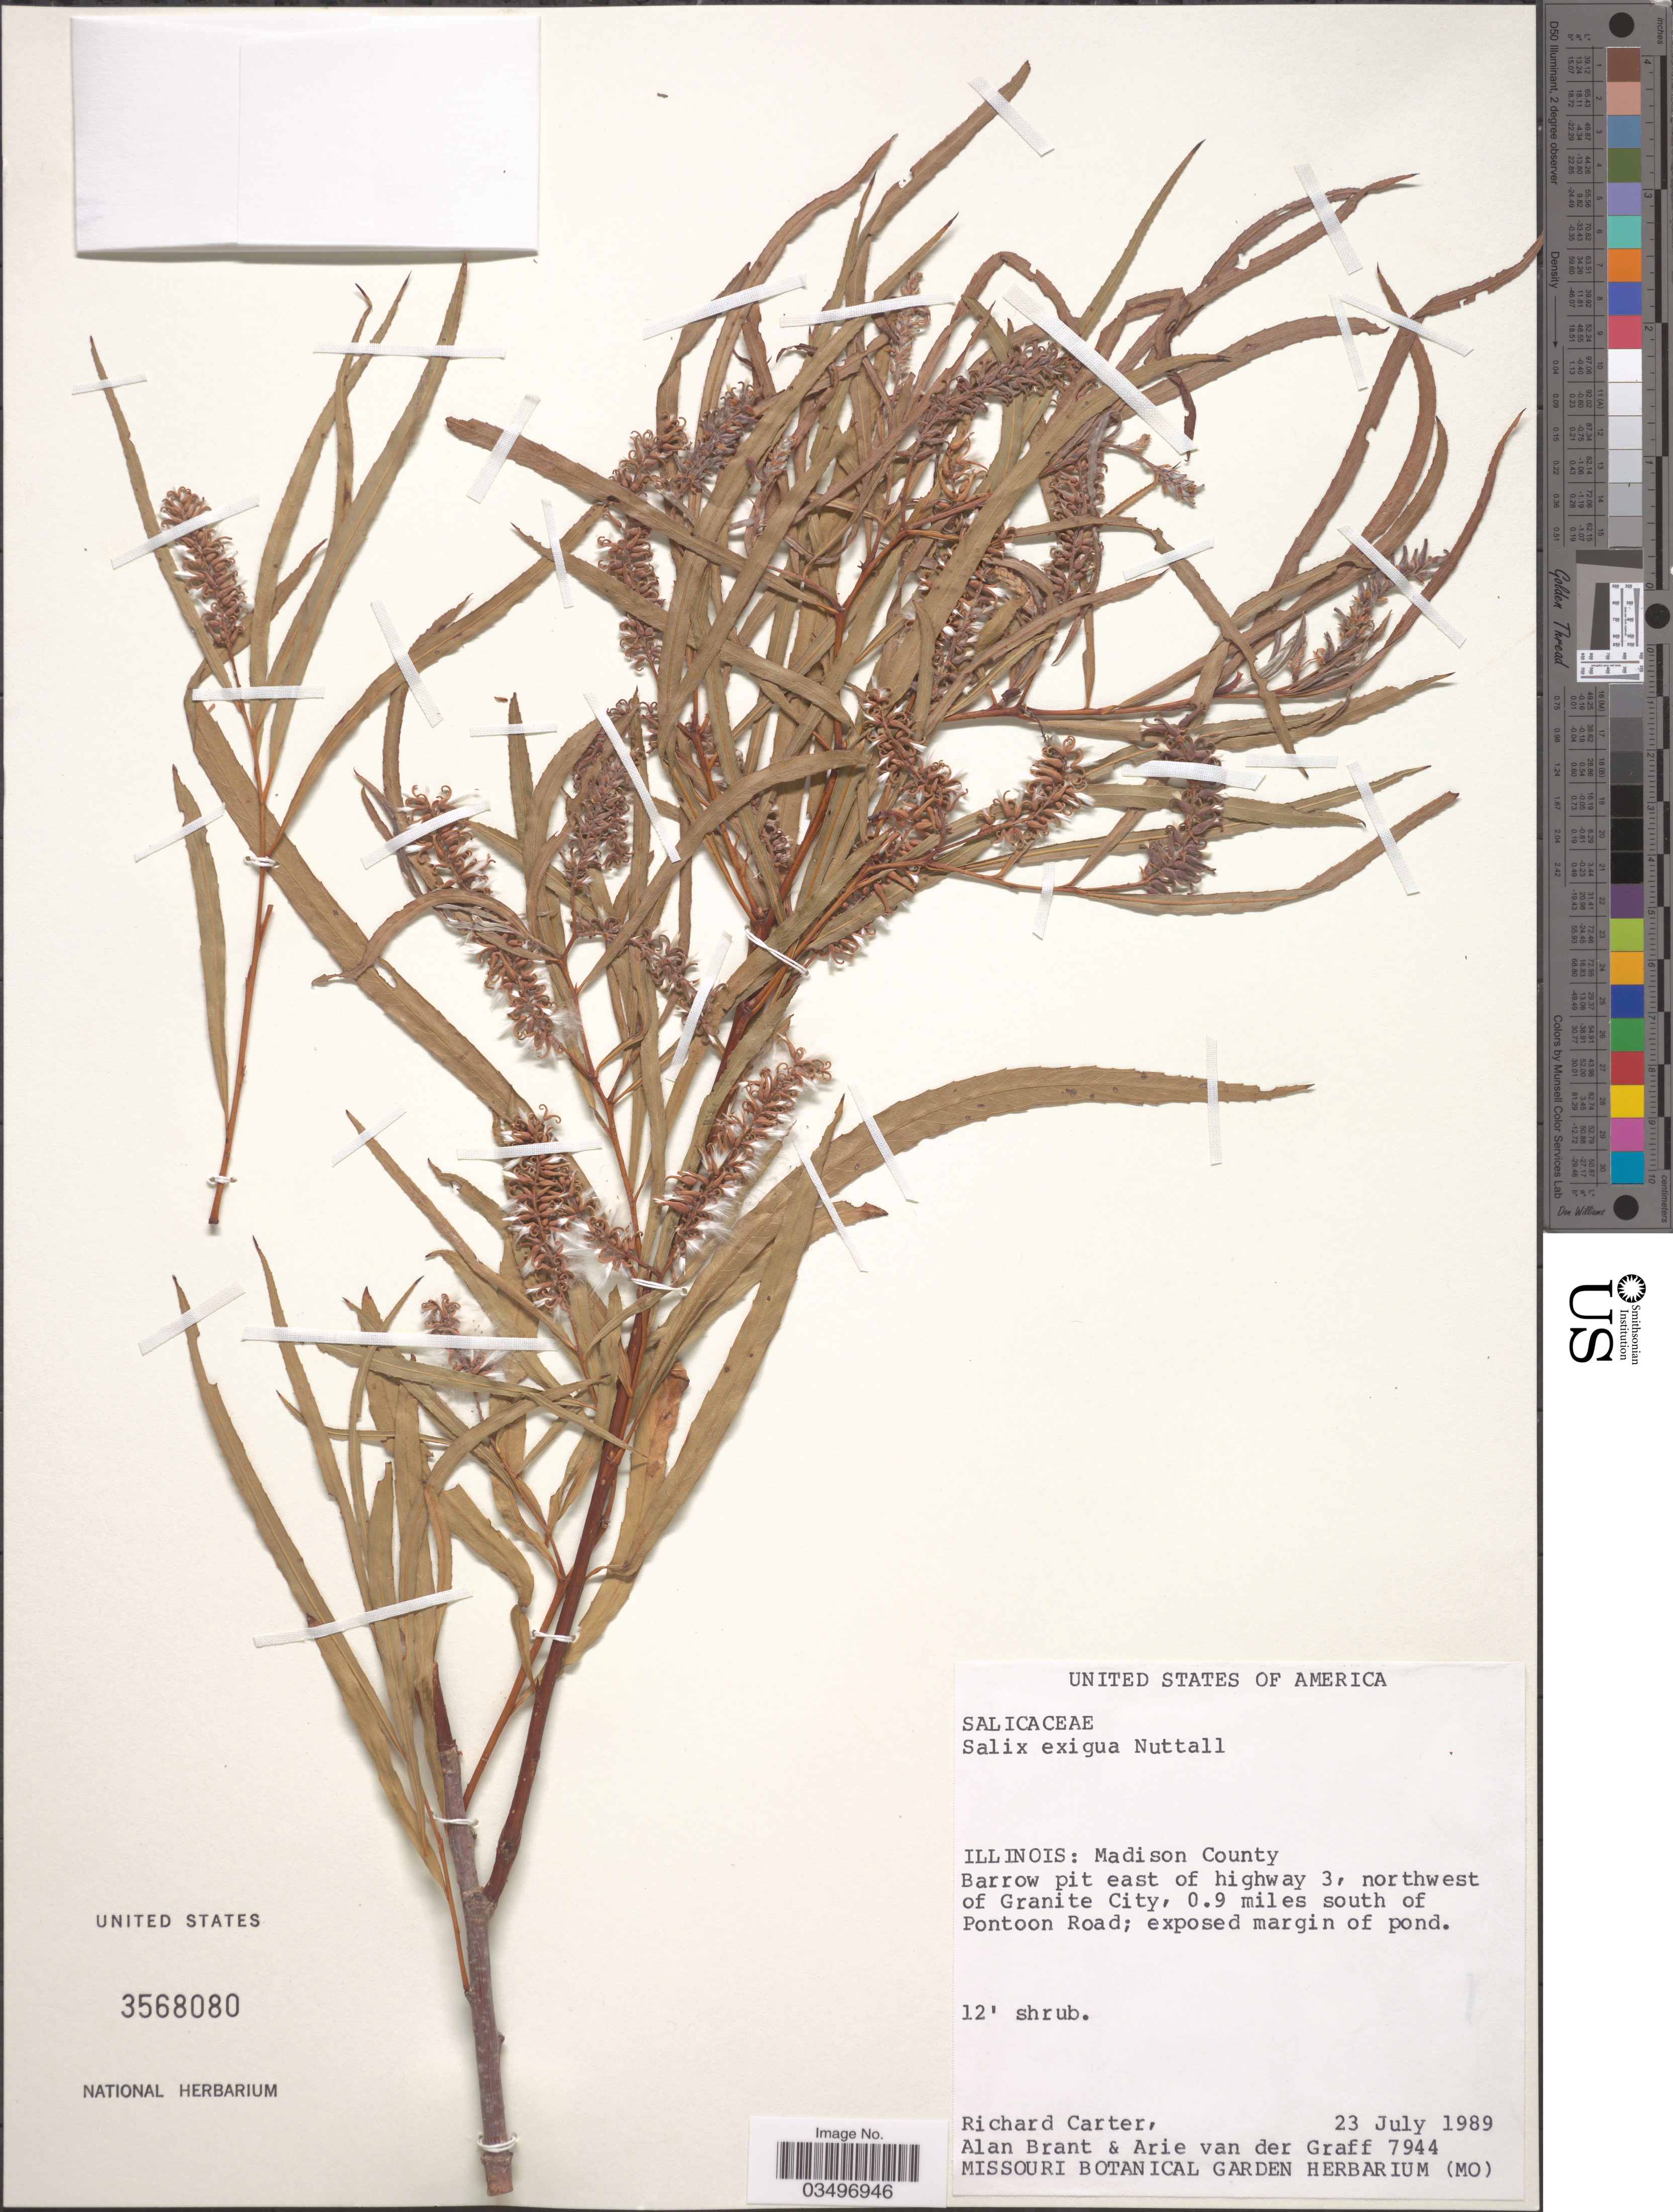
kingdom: Plantae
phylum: Tracheophyta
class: Magnoliopsida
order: Malpighiales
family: Salicaceae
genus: Salix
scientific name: Salix exigua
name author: Nutt.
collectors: R. Carter, A. Brant & A. Graff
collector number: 7944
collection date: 1989-07-23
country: United States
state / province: Illinois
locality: Madison County. Barrow pit east of highway 3, northwest of Granite City, 0.9 miles south of Pontoon Road.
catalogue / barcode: US 3568080